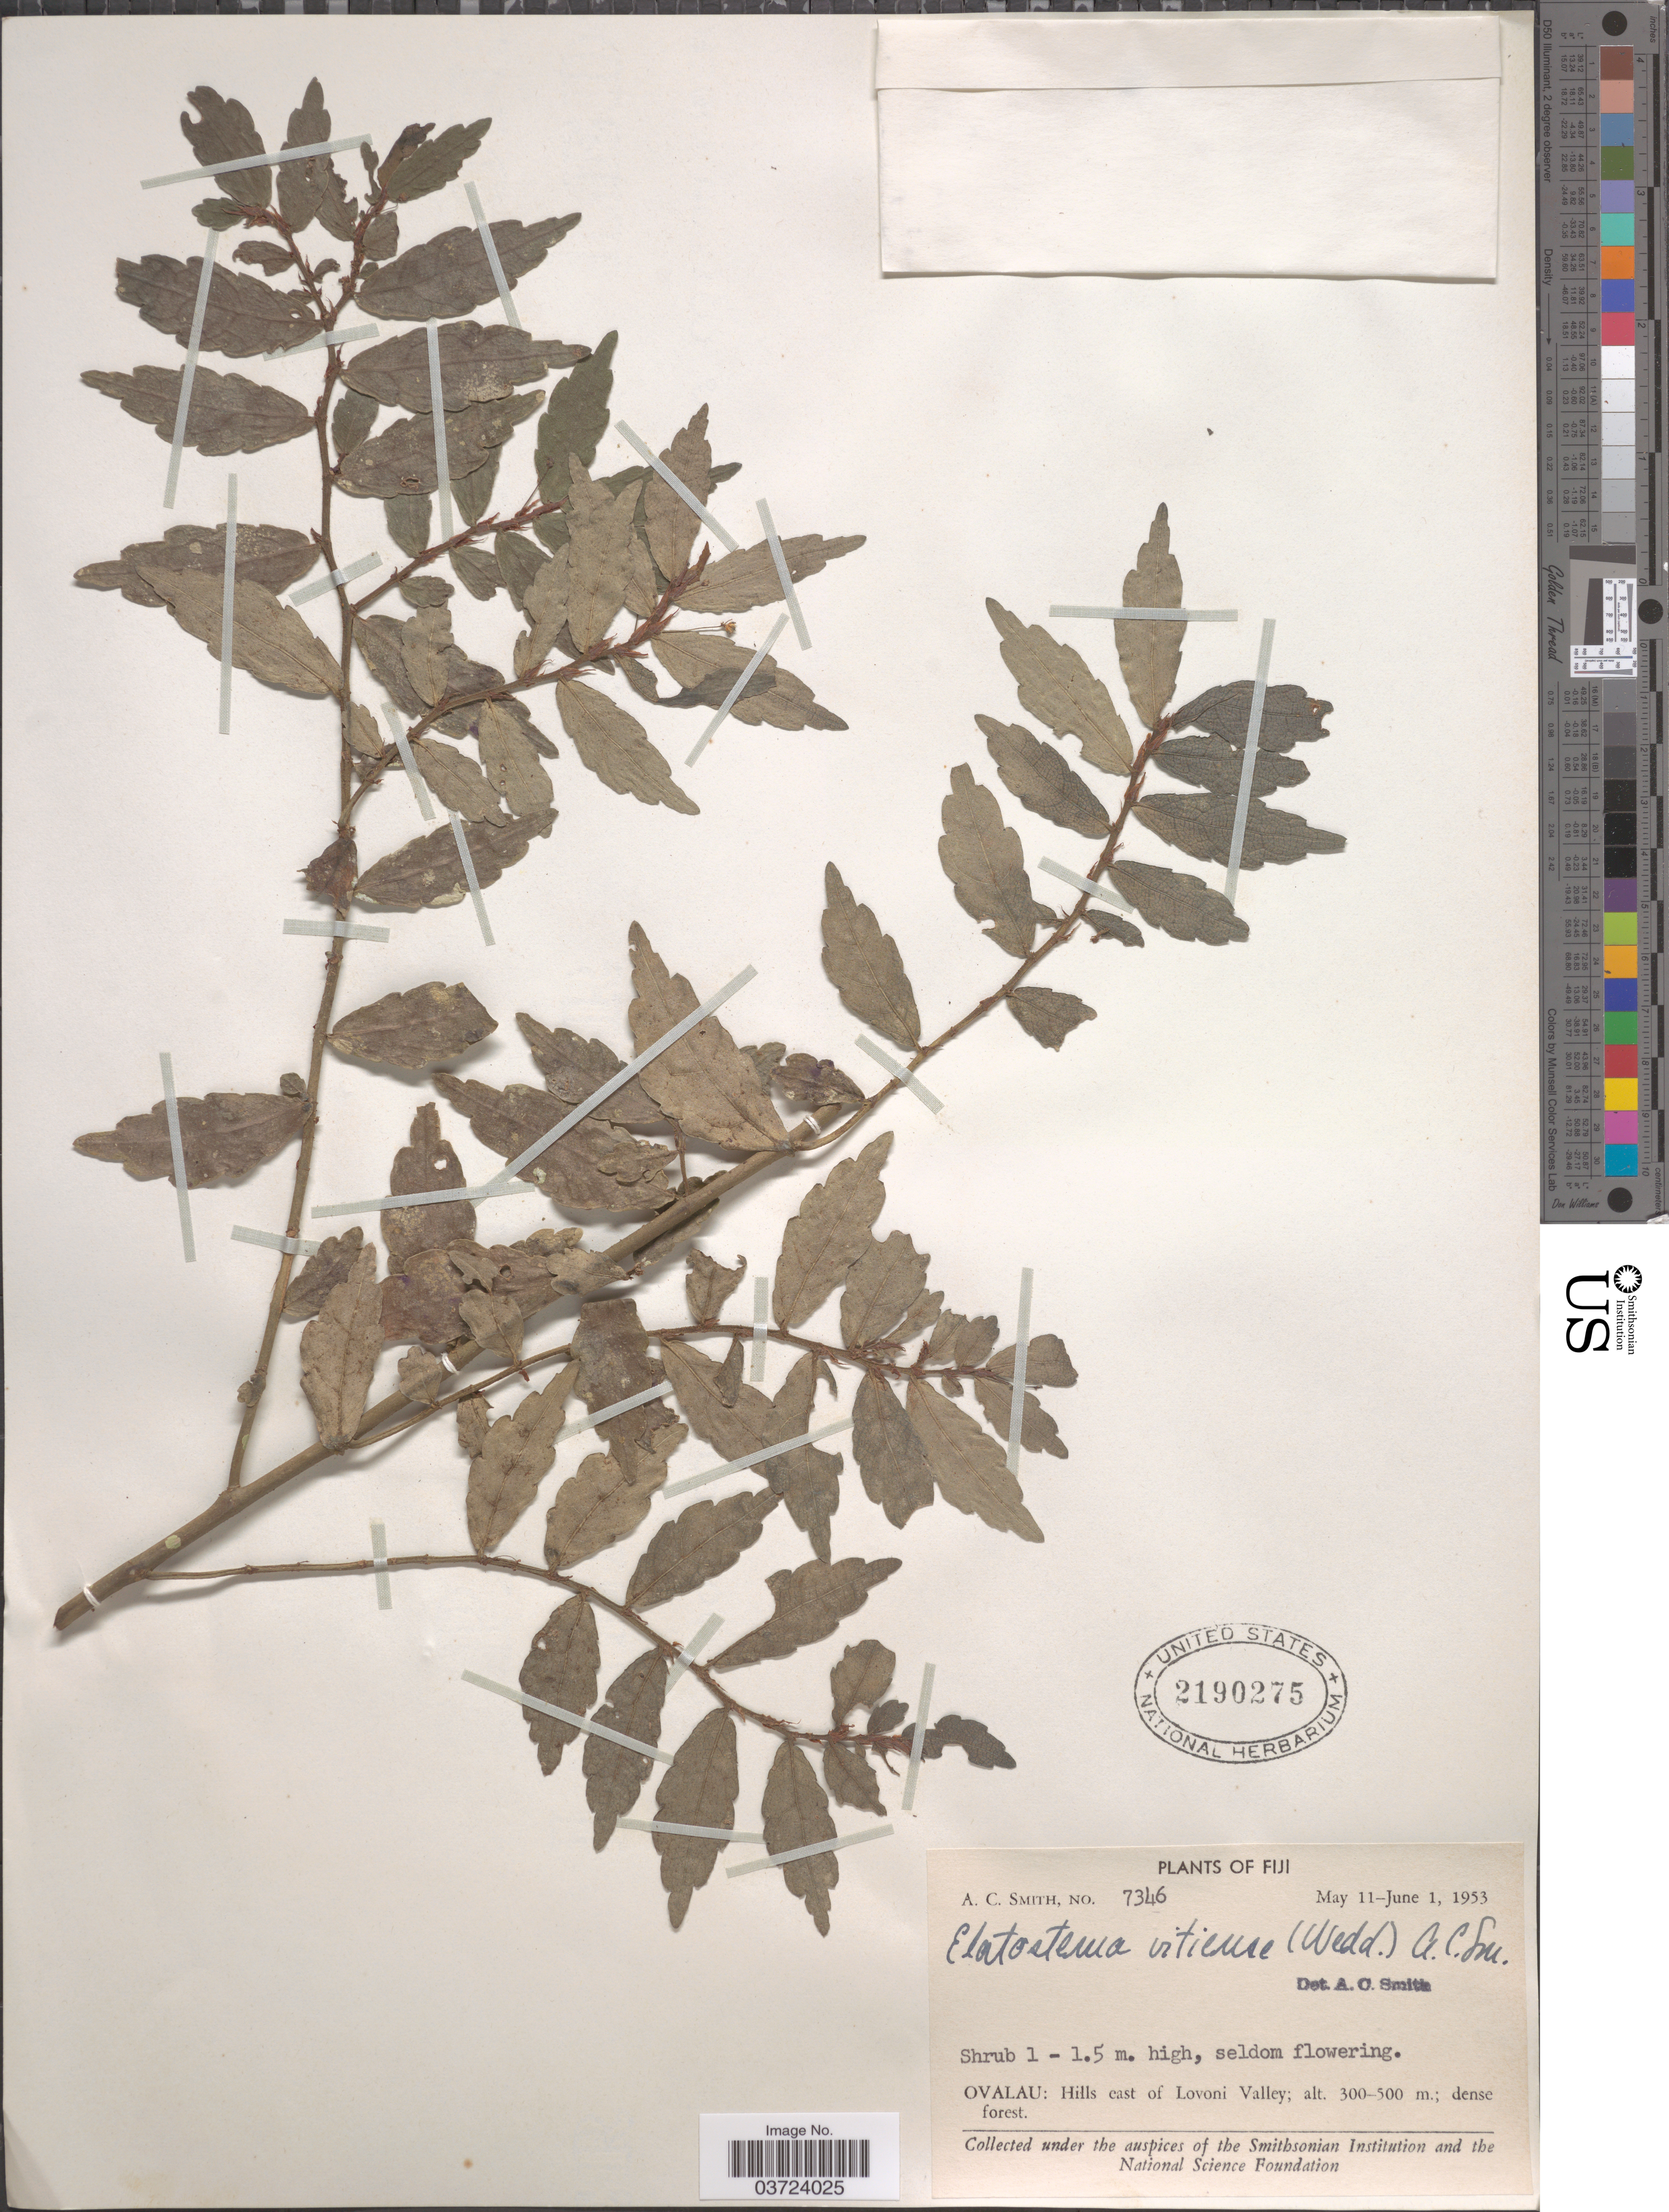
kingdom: Plantae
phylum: Tracheophyta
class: Magnoliopsida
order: Rosales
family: Urticaceae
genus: Elatostema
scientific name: Elatostema vitiense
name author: (A. Gray ex Wedd.) A.C. Sm.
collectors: A. C. Smith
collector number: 7346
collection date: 1953-05-11/1953-06-01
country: Fiji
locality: Ovalau: Hills east of Lovoni Valley.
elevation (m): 300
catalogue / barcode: US 2190275